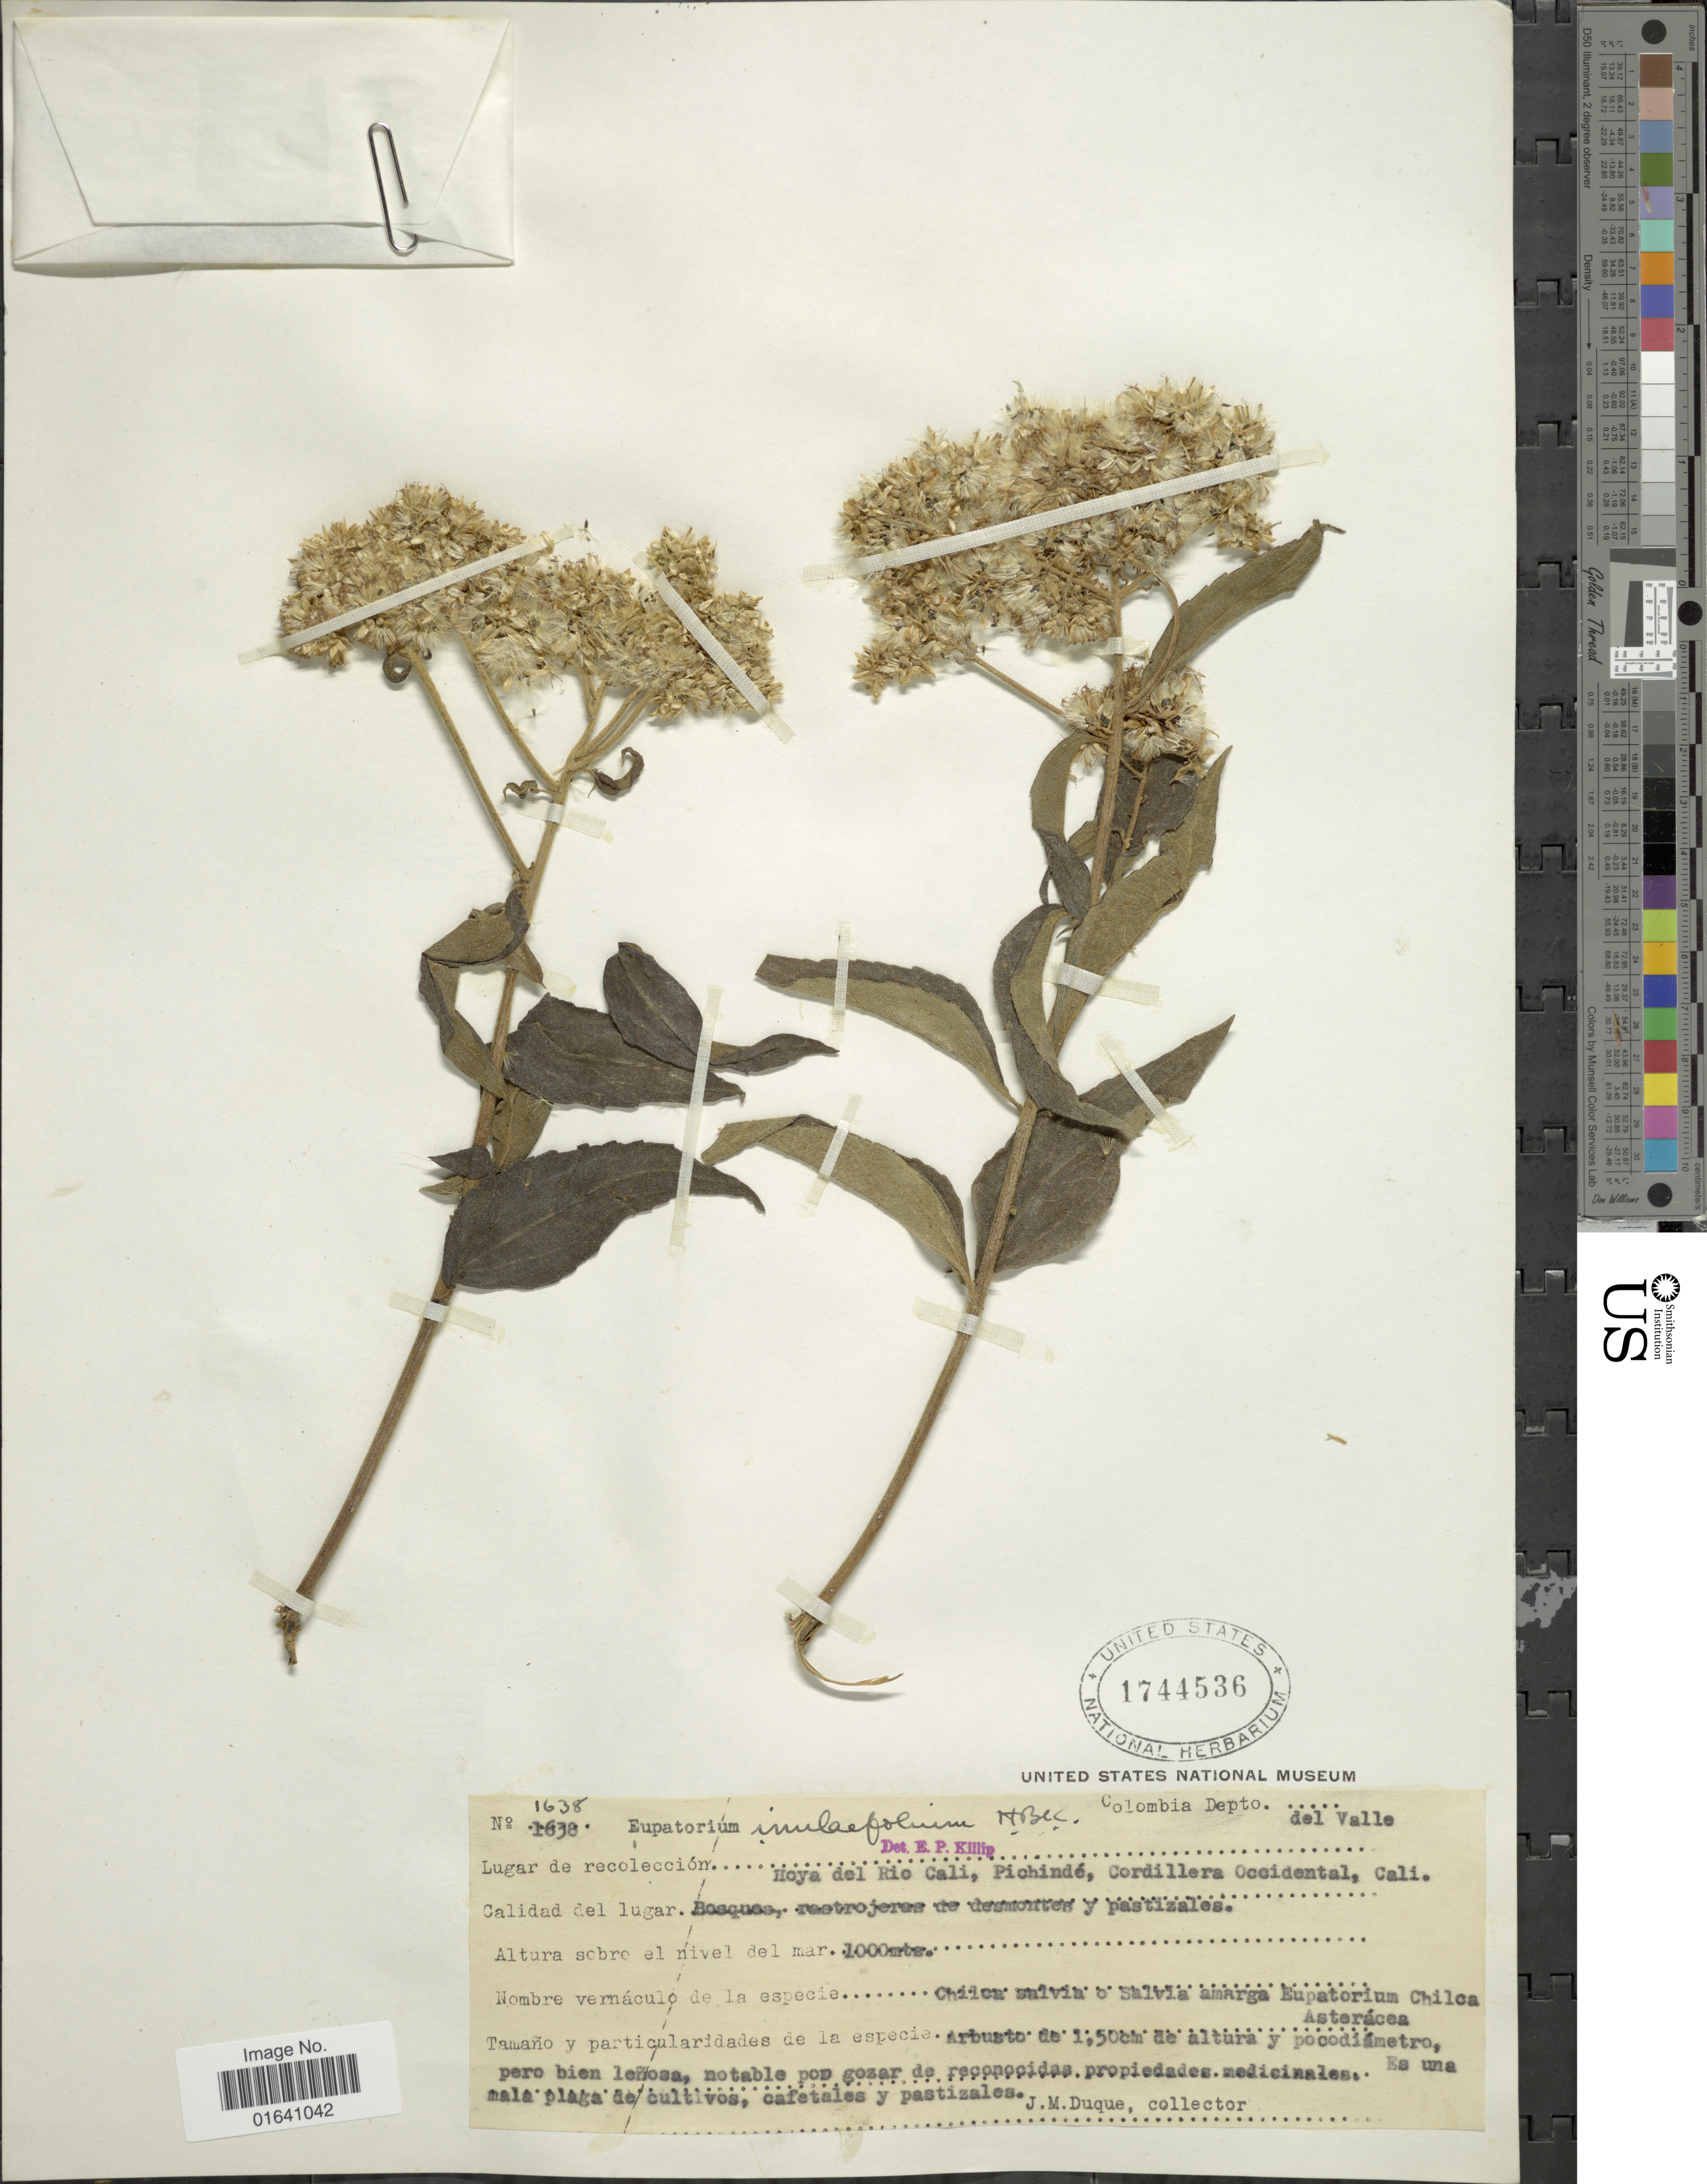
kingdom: Plantae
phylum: Tracheophyta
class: Magnoliopsida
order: Asterales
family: Asteraceae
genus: Austroeupatorium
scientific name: Austroeupatorium inulaefolium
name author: (Kunth) R.M. King & H. Rob.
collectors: J. Duque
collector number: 1638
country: Colombia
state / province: Valle del Cauca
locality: Delpto del valle, Hoya del Rio Cali, Pichindé, Cordillera Occidental, Cali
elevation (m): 1000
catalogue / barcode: US 1744536